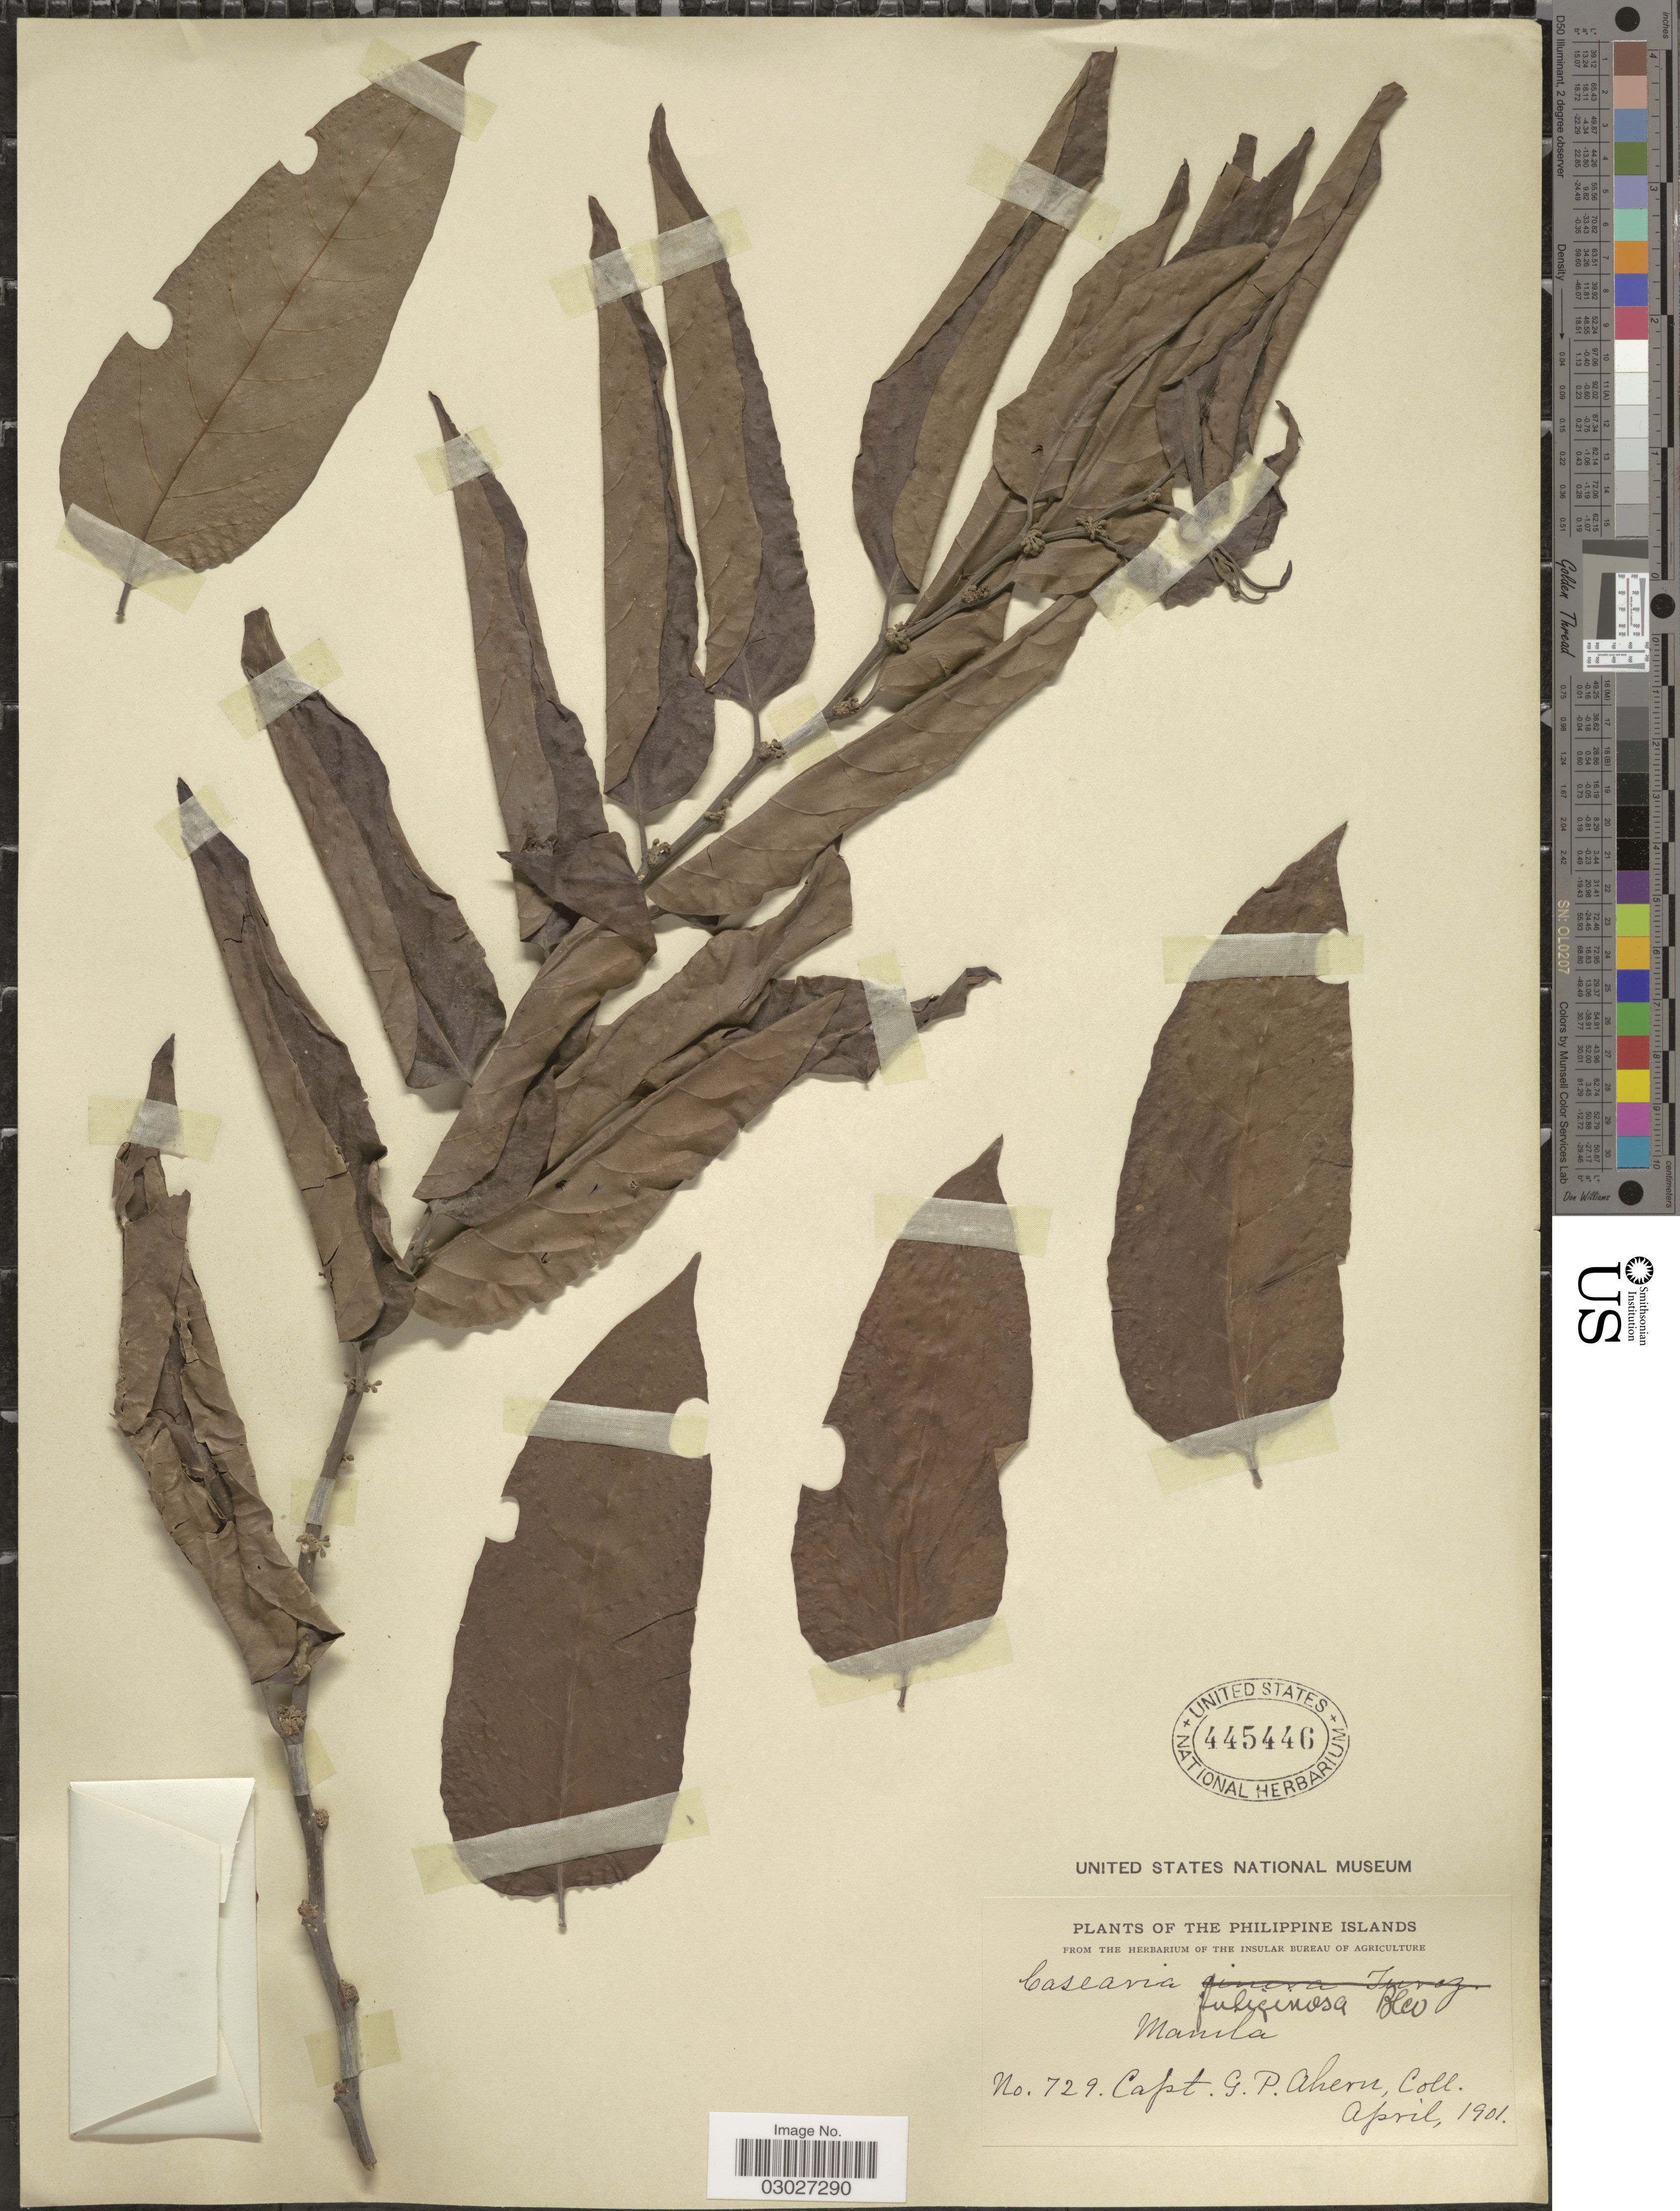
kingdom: Plantae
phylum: Tracheophyta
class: Magnoliopsida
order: Malpighiales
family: Salicaceae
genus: Casearia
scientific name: Casearia fuliginosa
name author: (Blanco) Blanco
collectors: G. Ahern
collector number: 729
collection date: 1901-04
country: Philippines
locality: The Philippine Islands, Manila.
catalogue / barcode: US 445446